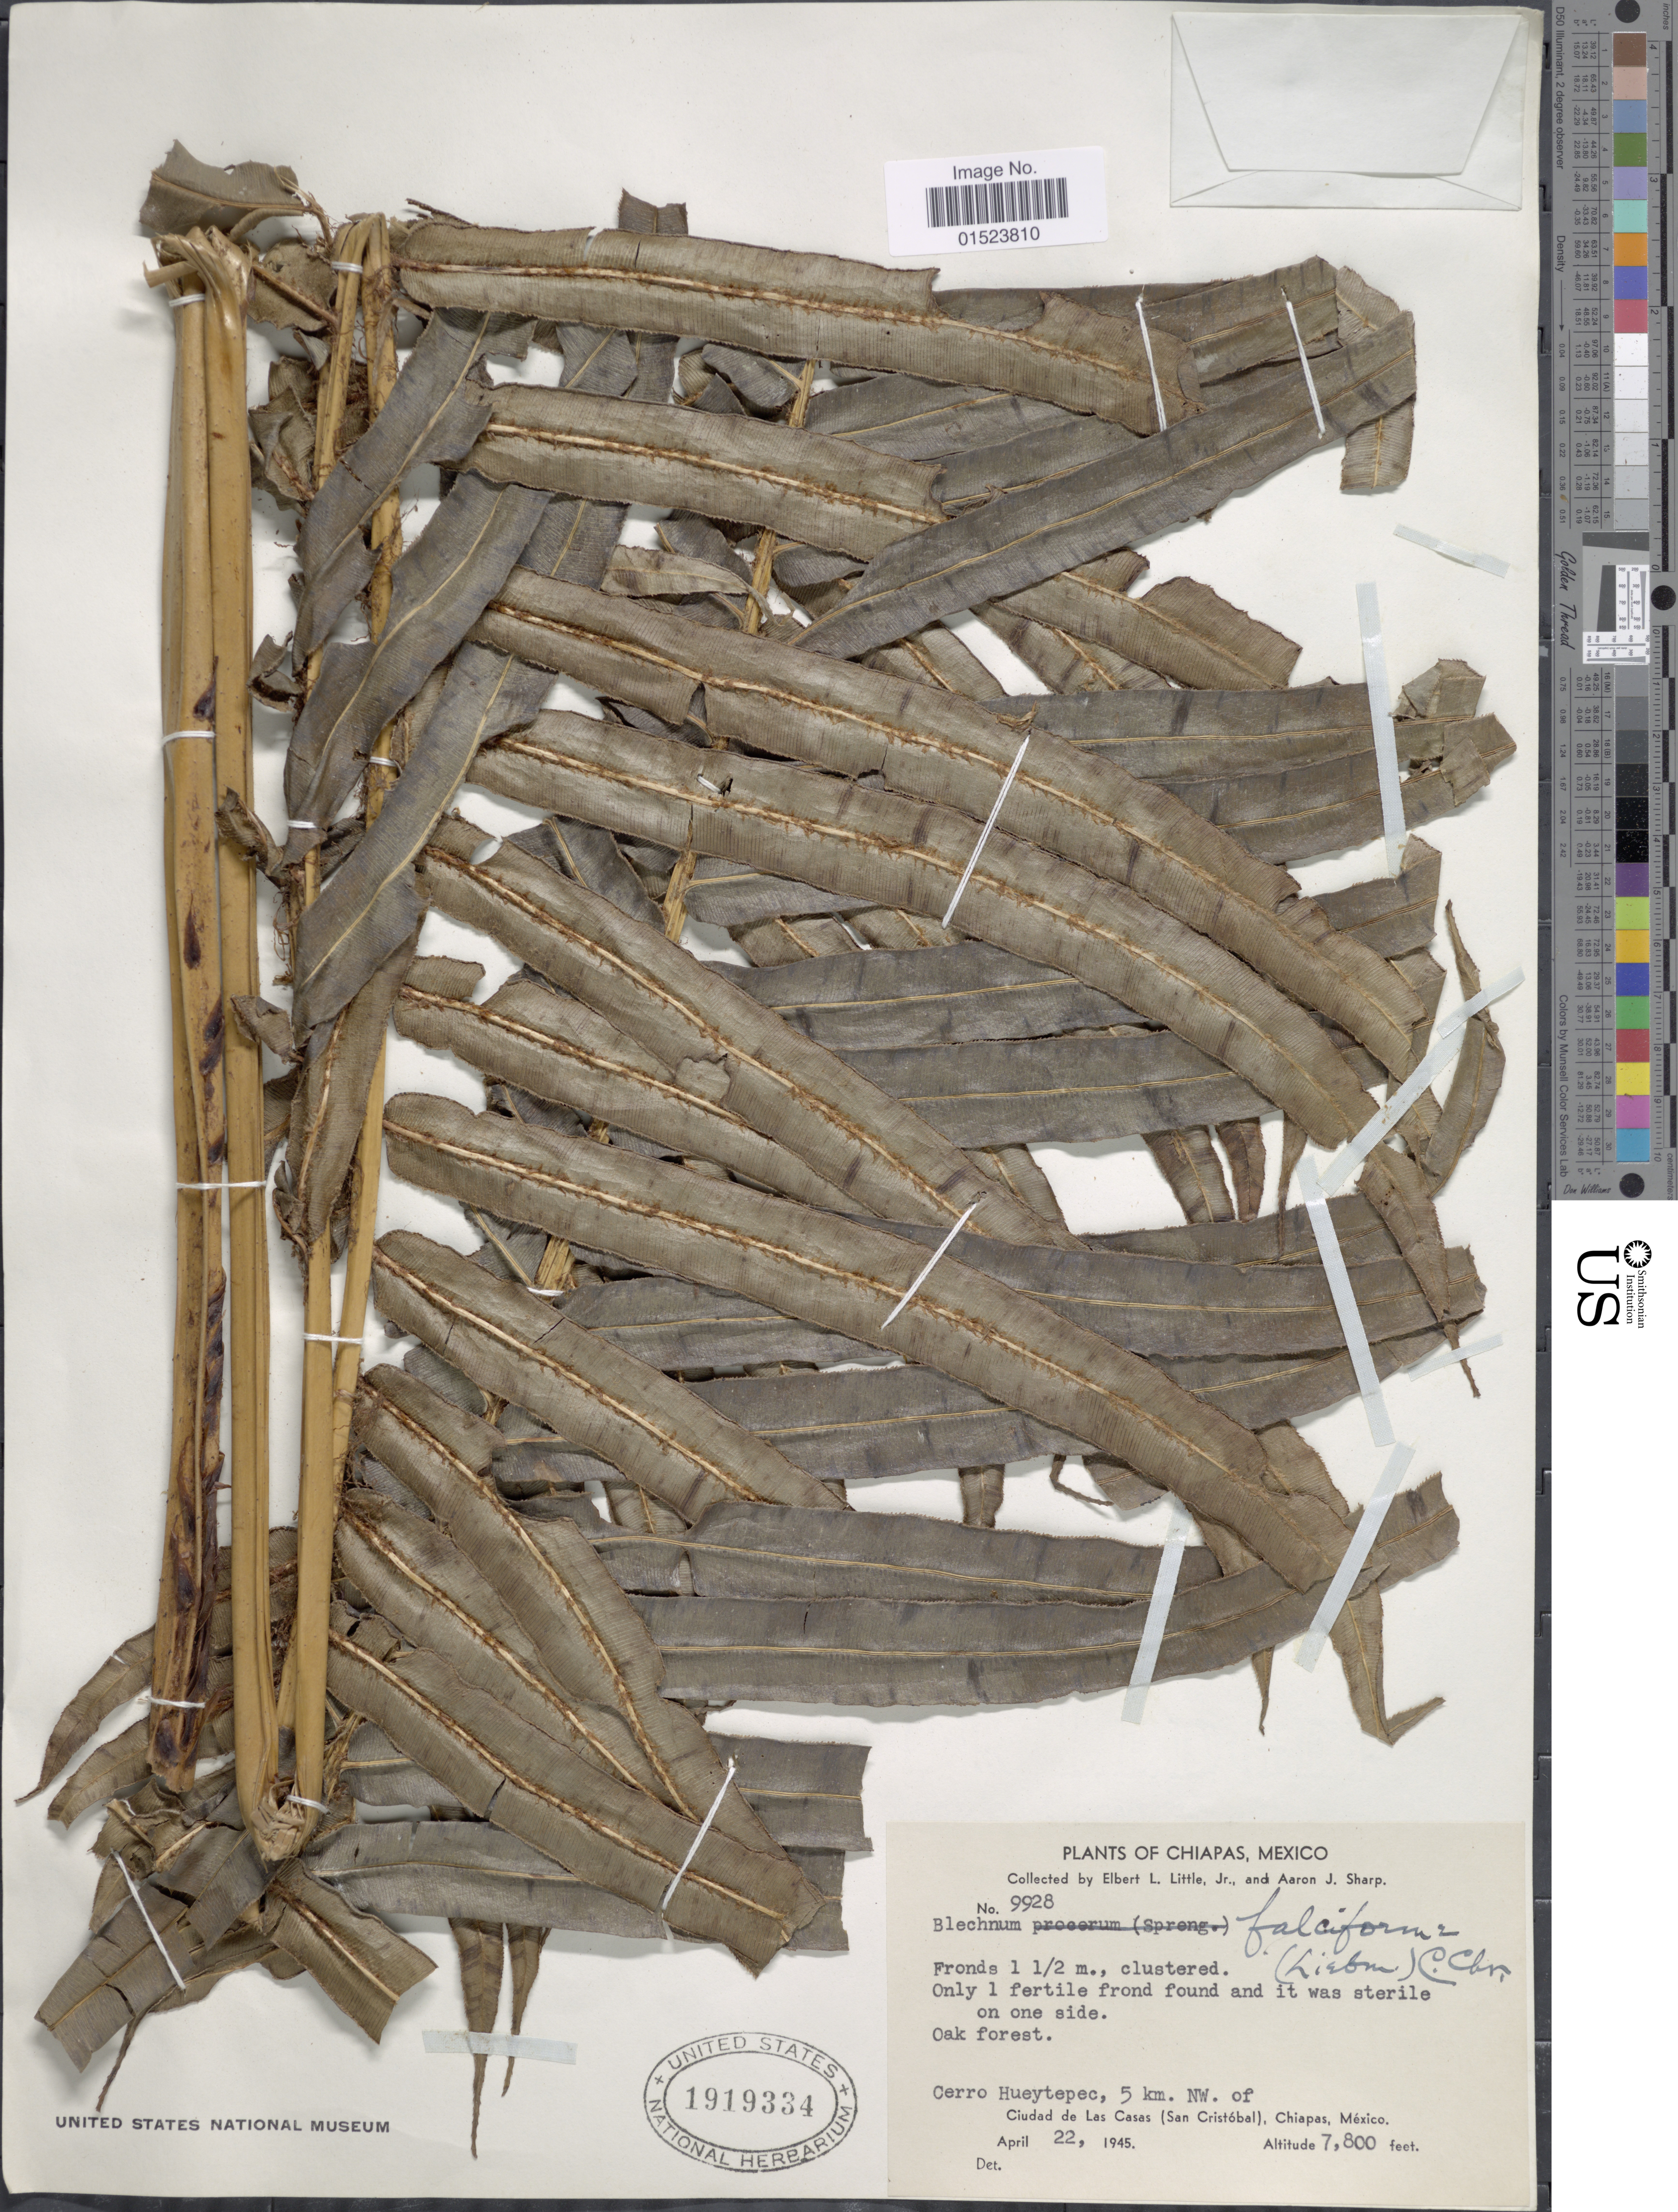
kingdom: Plantae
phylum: Tracheophyta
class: Polypodiopsida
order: Polypodiales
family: Blechnaceae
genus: Blechnum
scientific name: Blechnum falciforme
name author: (Liebm.) C. Chr.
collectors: E. L. Little & Mrs A. J. Sharp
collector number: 9928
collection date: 1945-04-22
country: Mexico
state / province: Chiapas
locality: Cerro Hueytepec, 5 km. NW. of Ciudad de Las Casas (San Cristóbal)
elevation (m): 2377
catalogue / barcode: US 1919334